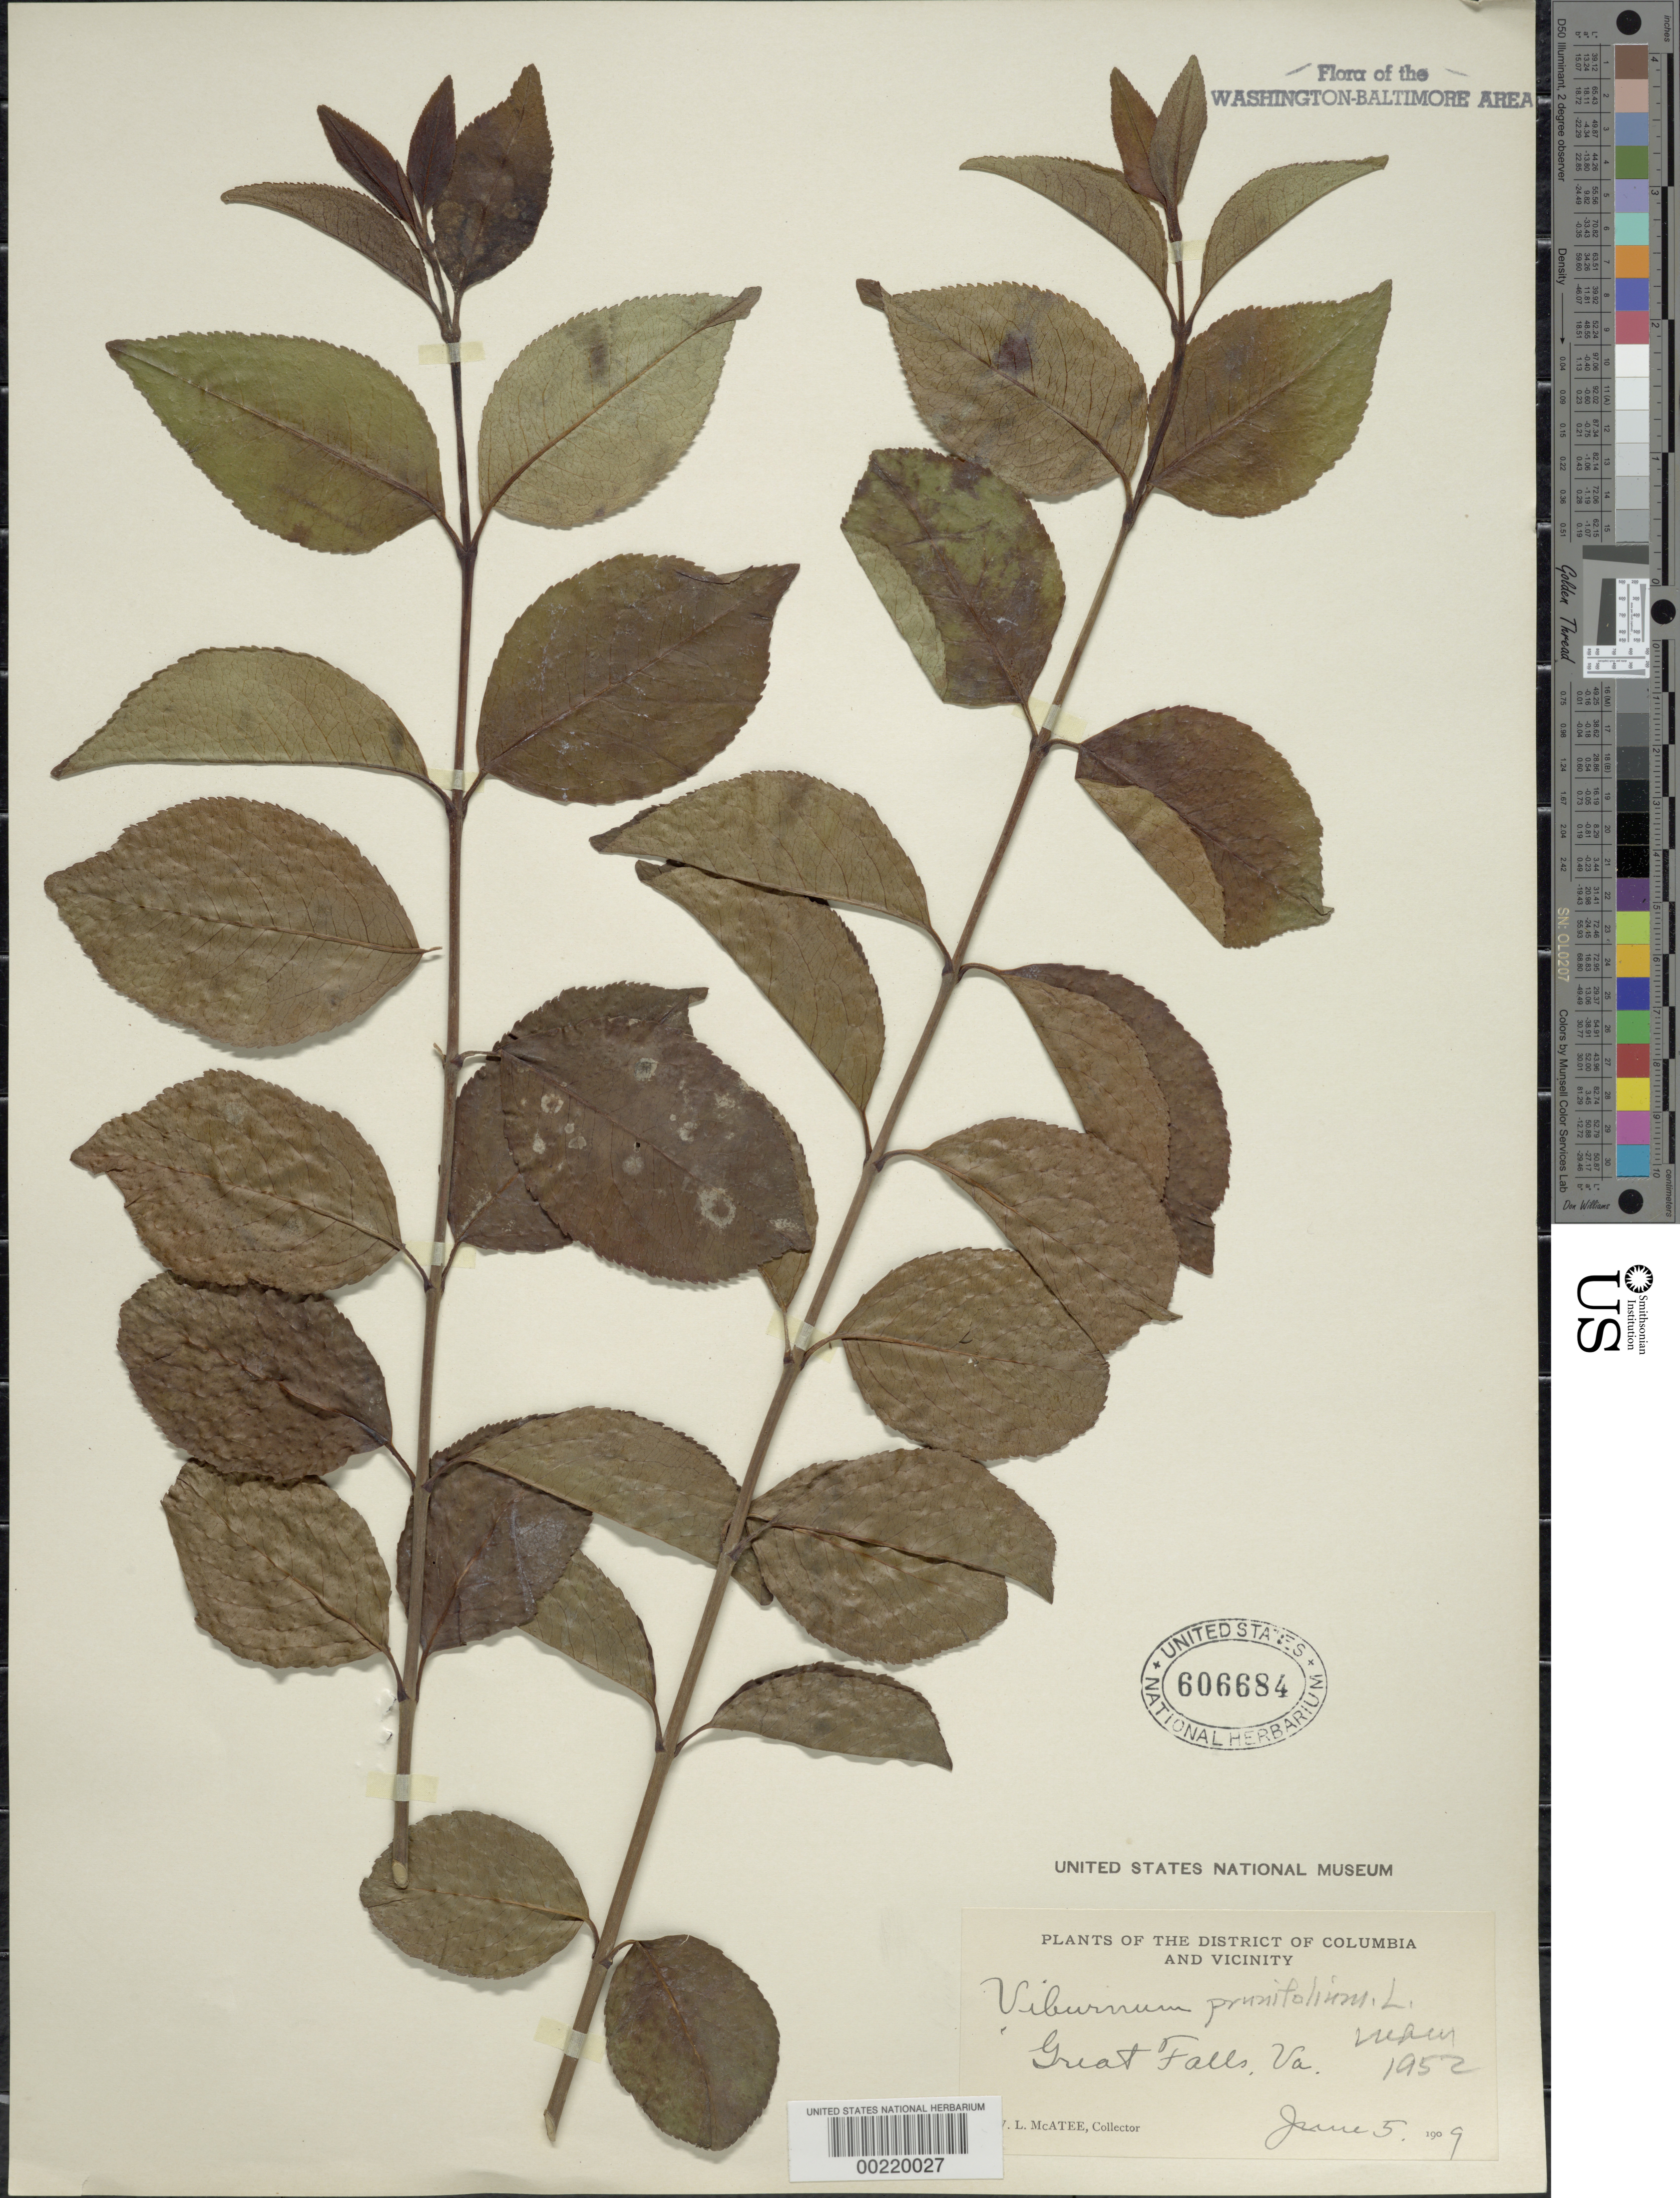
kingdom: Plantae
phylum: Tracheophyta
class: Magnoliopsida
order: Dipsacales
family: Viburnaceae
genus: Viburnum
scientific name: Viburnum prunifolium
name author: L.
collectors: W. McAtee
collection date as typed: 05 Jun 1909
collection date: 1909-06-05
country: United States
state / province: Virginia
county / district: Fairfax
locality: Great Falls C. & O. Canal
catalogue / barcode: US 606684